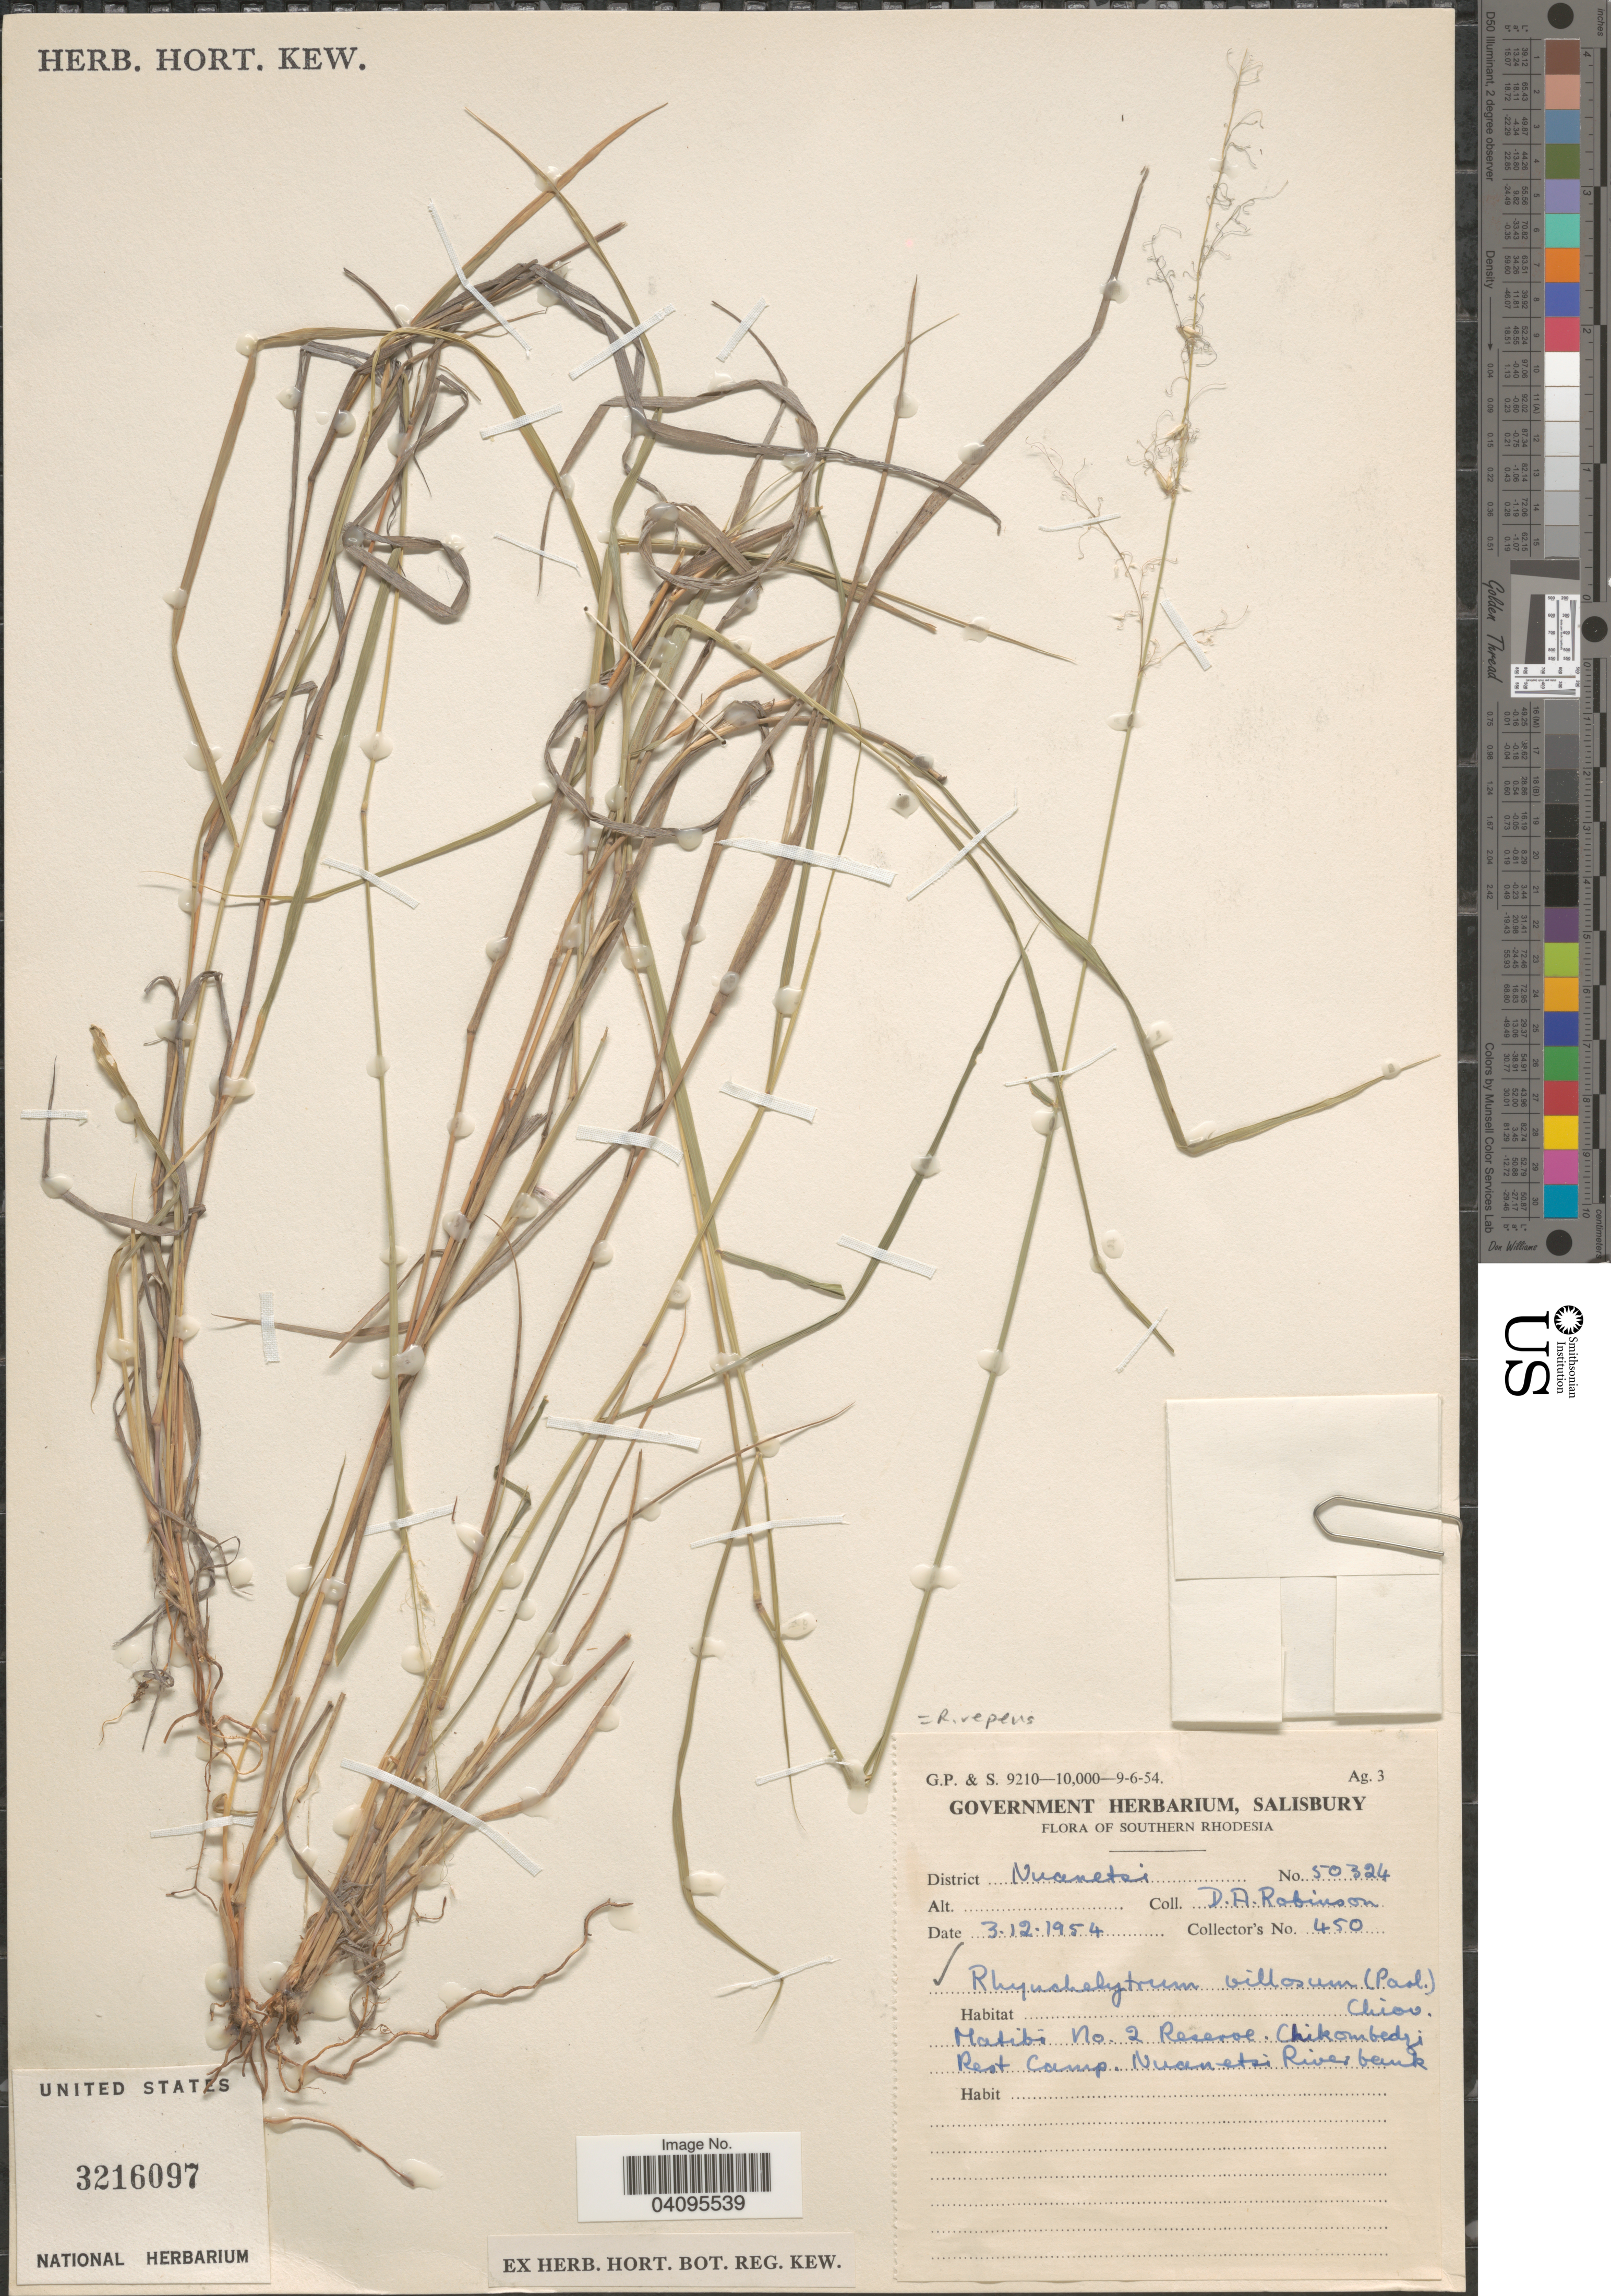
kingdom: Plantae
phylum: Tracheophyta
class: Liliopsida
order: Poales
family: Poaceae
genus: Melinis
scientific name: Melinis repens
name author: (Willd.) Zizka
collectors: D. Robinson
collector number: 450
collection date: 1954-12-03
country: Zimbabwe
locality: Southern Rhodesia. District Nuanetsi. Matibi No. 2 Reserve. Chikombedzi Rest Camp. Nuanetsi River bank.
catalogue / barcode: US 3216097